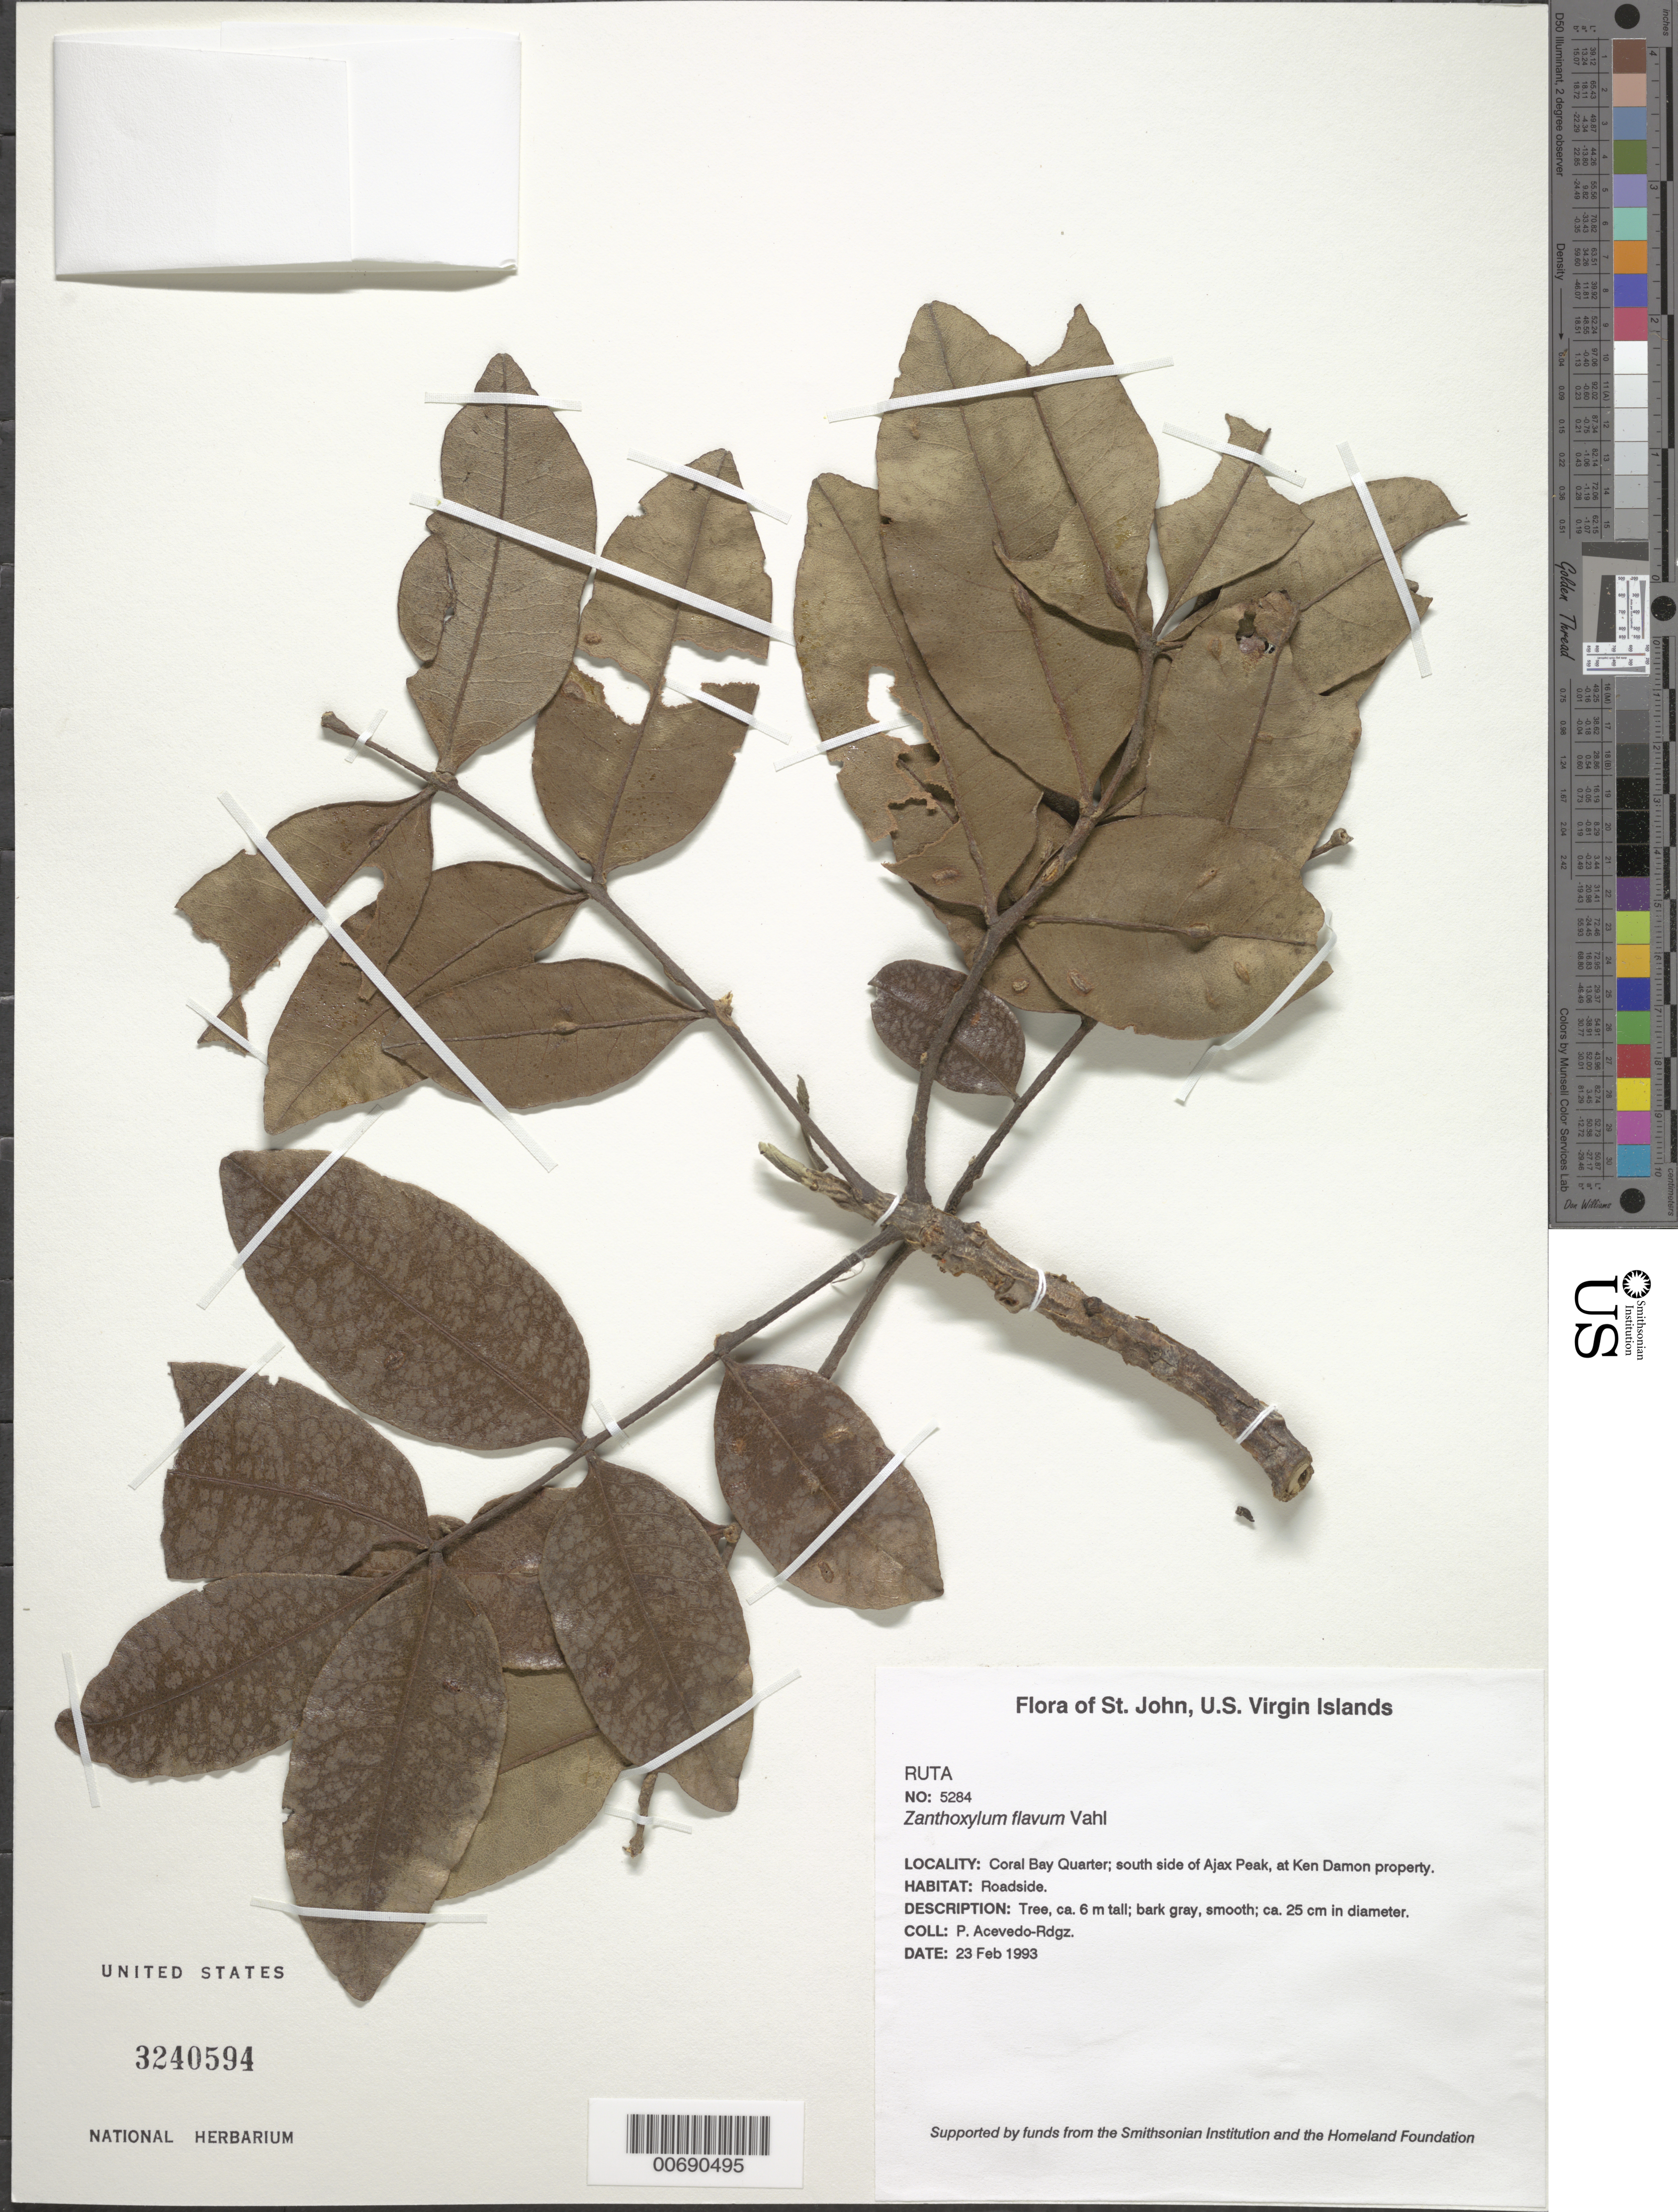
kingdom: Plantae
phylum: Tracheophyta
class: Magnoliopsida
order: Sapindales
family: Rutaceae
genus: Zanthoxylum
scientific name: Zanthoxylum flavum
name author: Vahl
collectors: P. Acevedo-Rodr.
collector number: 5284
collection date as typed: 23 Feb 1993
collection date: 1993-02-23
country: U.S. Virgin Islands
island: St. John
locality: Coral Bay Quarter; south side of Ajax Peak, at Ken Damon property.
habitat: Roadside.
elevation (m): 180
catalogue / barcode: US 3240594